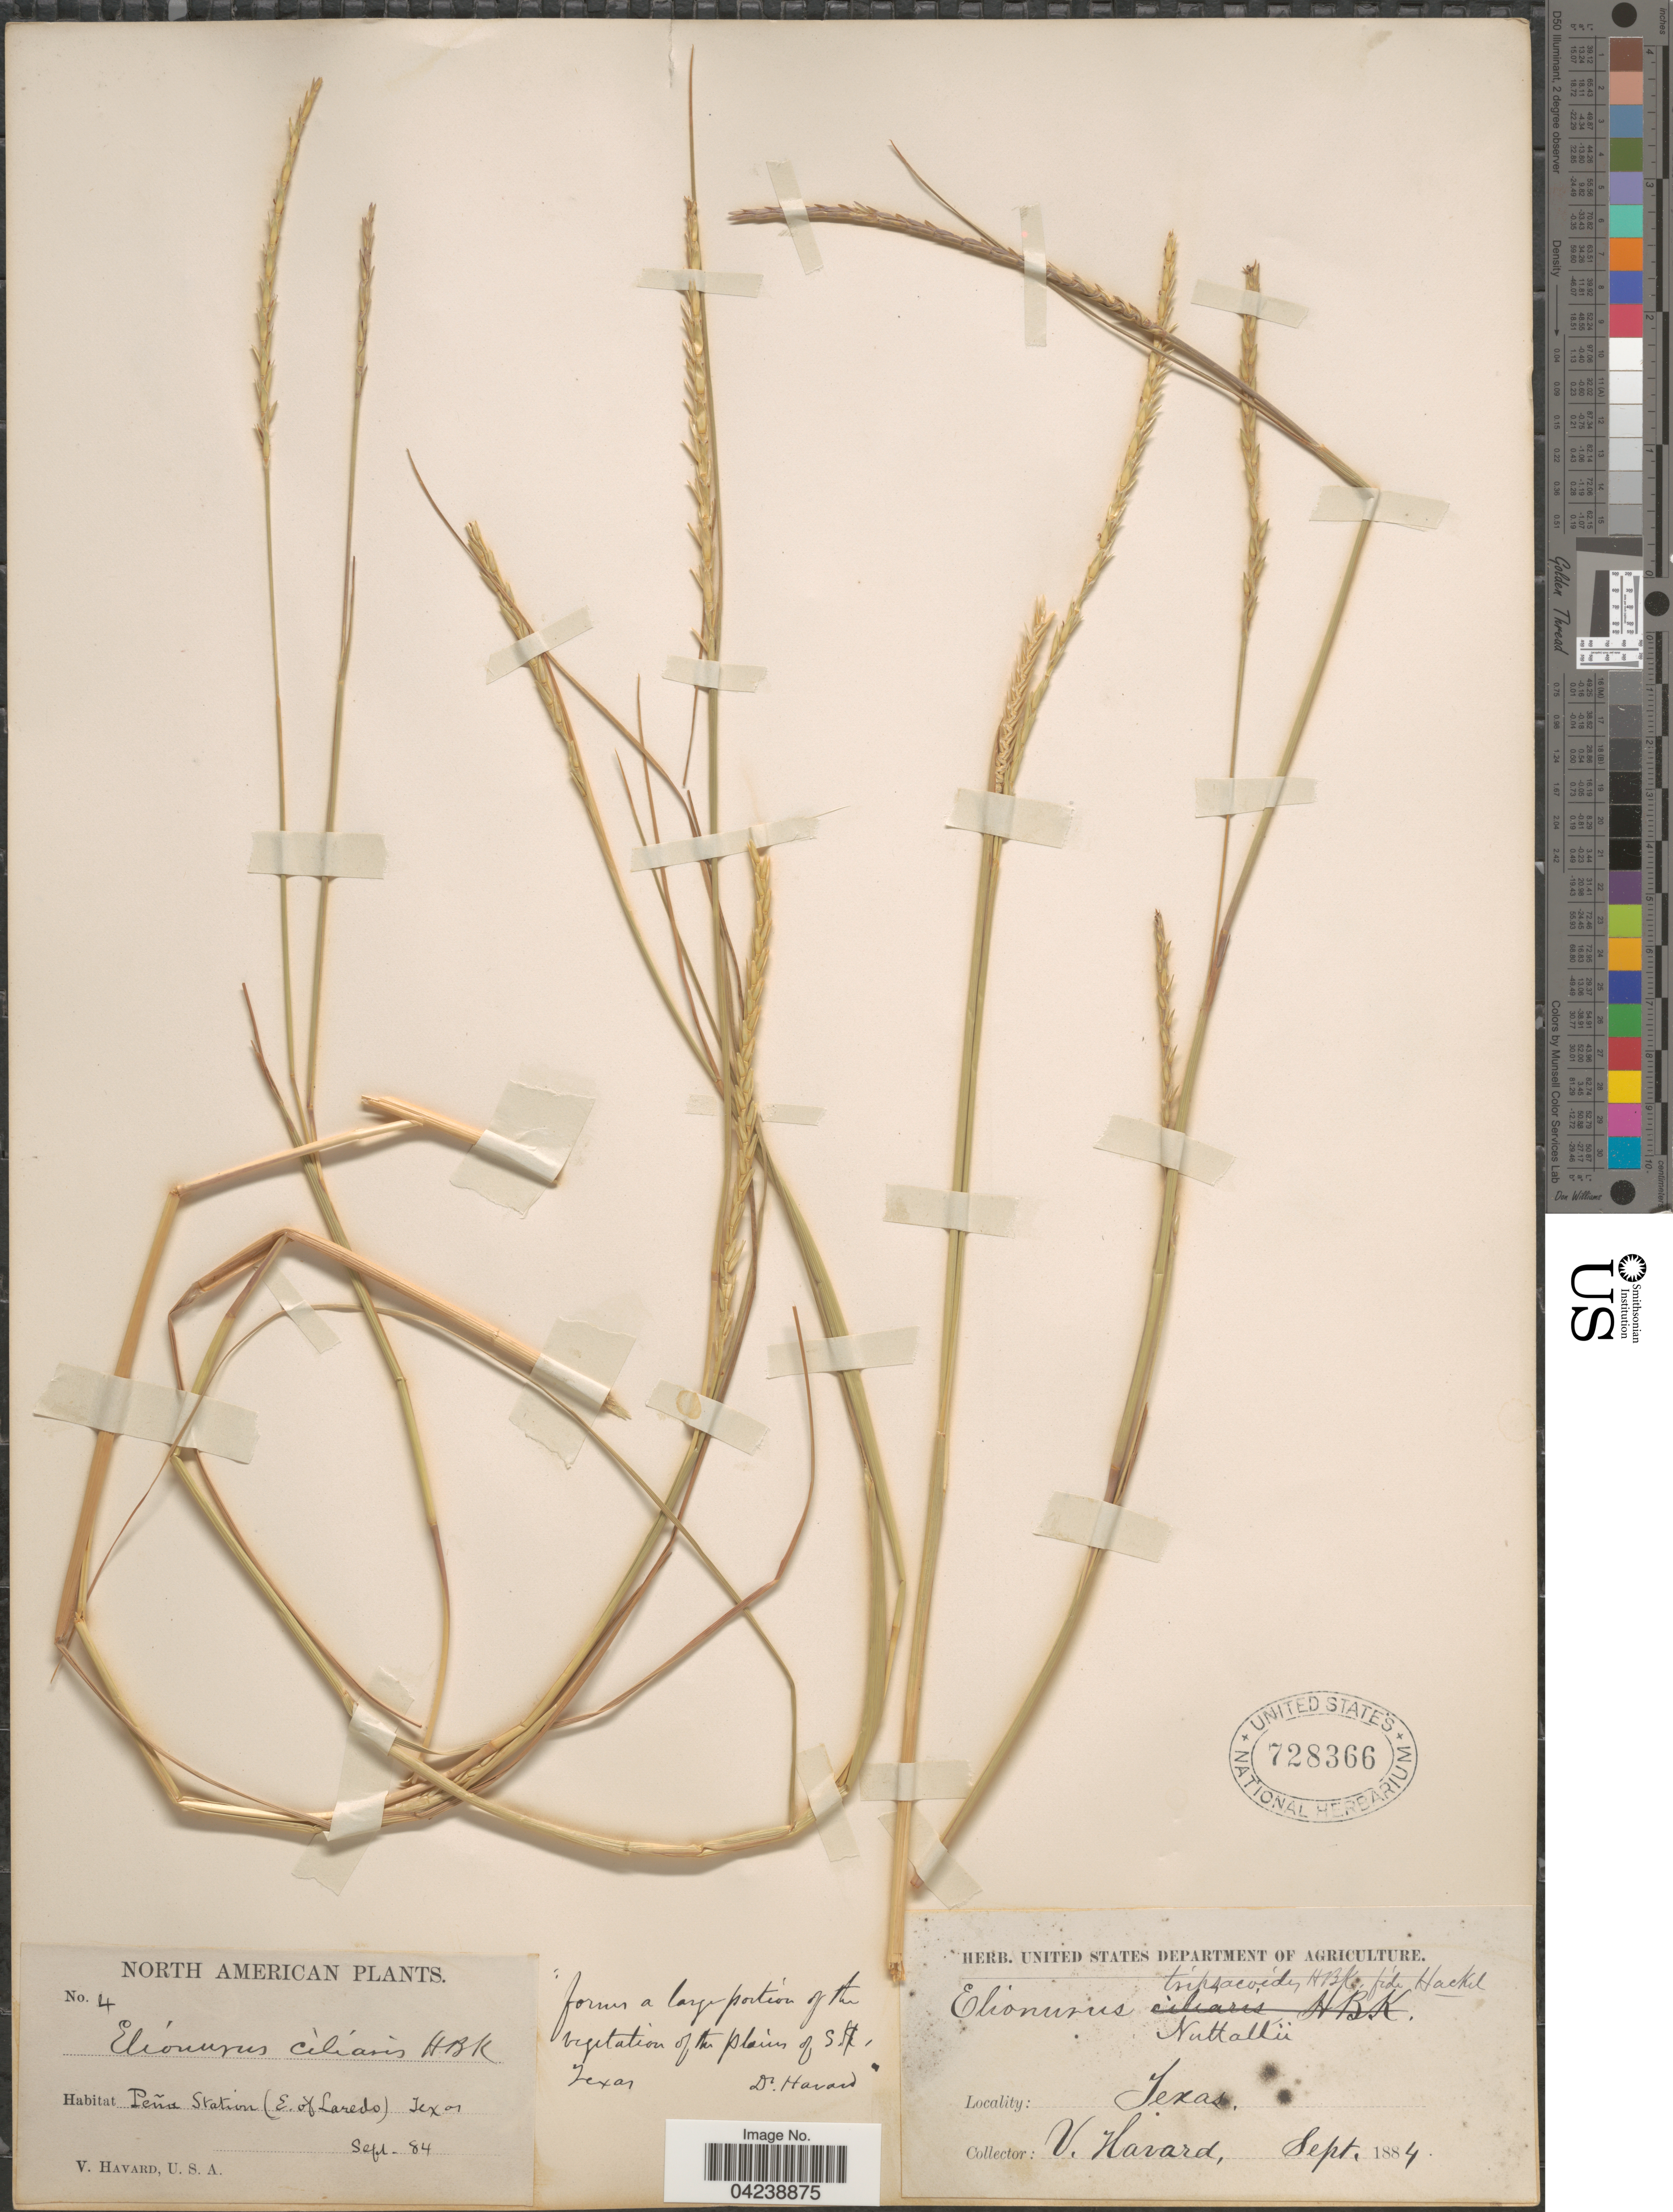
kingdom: Plantae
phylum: Tracheophyta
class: Liliopsida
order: Poales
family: Poaceae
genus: Elionurus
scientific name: Elionurus tripsacoides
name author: Humb. & Bonpl. ex Willd.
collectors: V. Havard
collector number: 4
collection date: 1884-09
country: United States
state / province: Texas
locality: Peña Station (E. of Laredo).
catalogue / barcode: US 728366